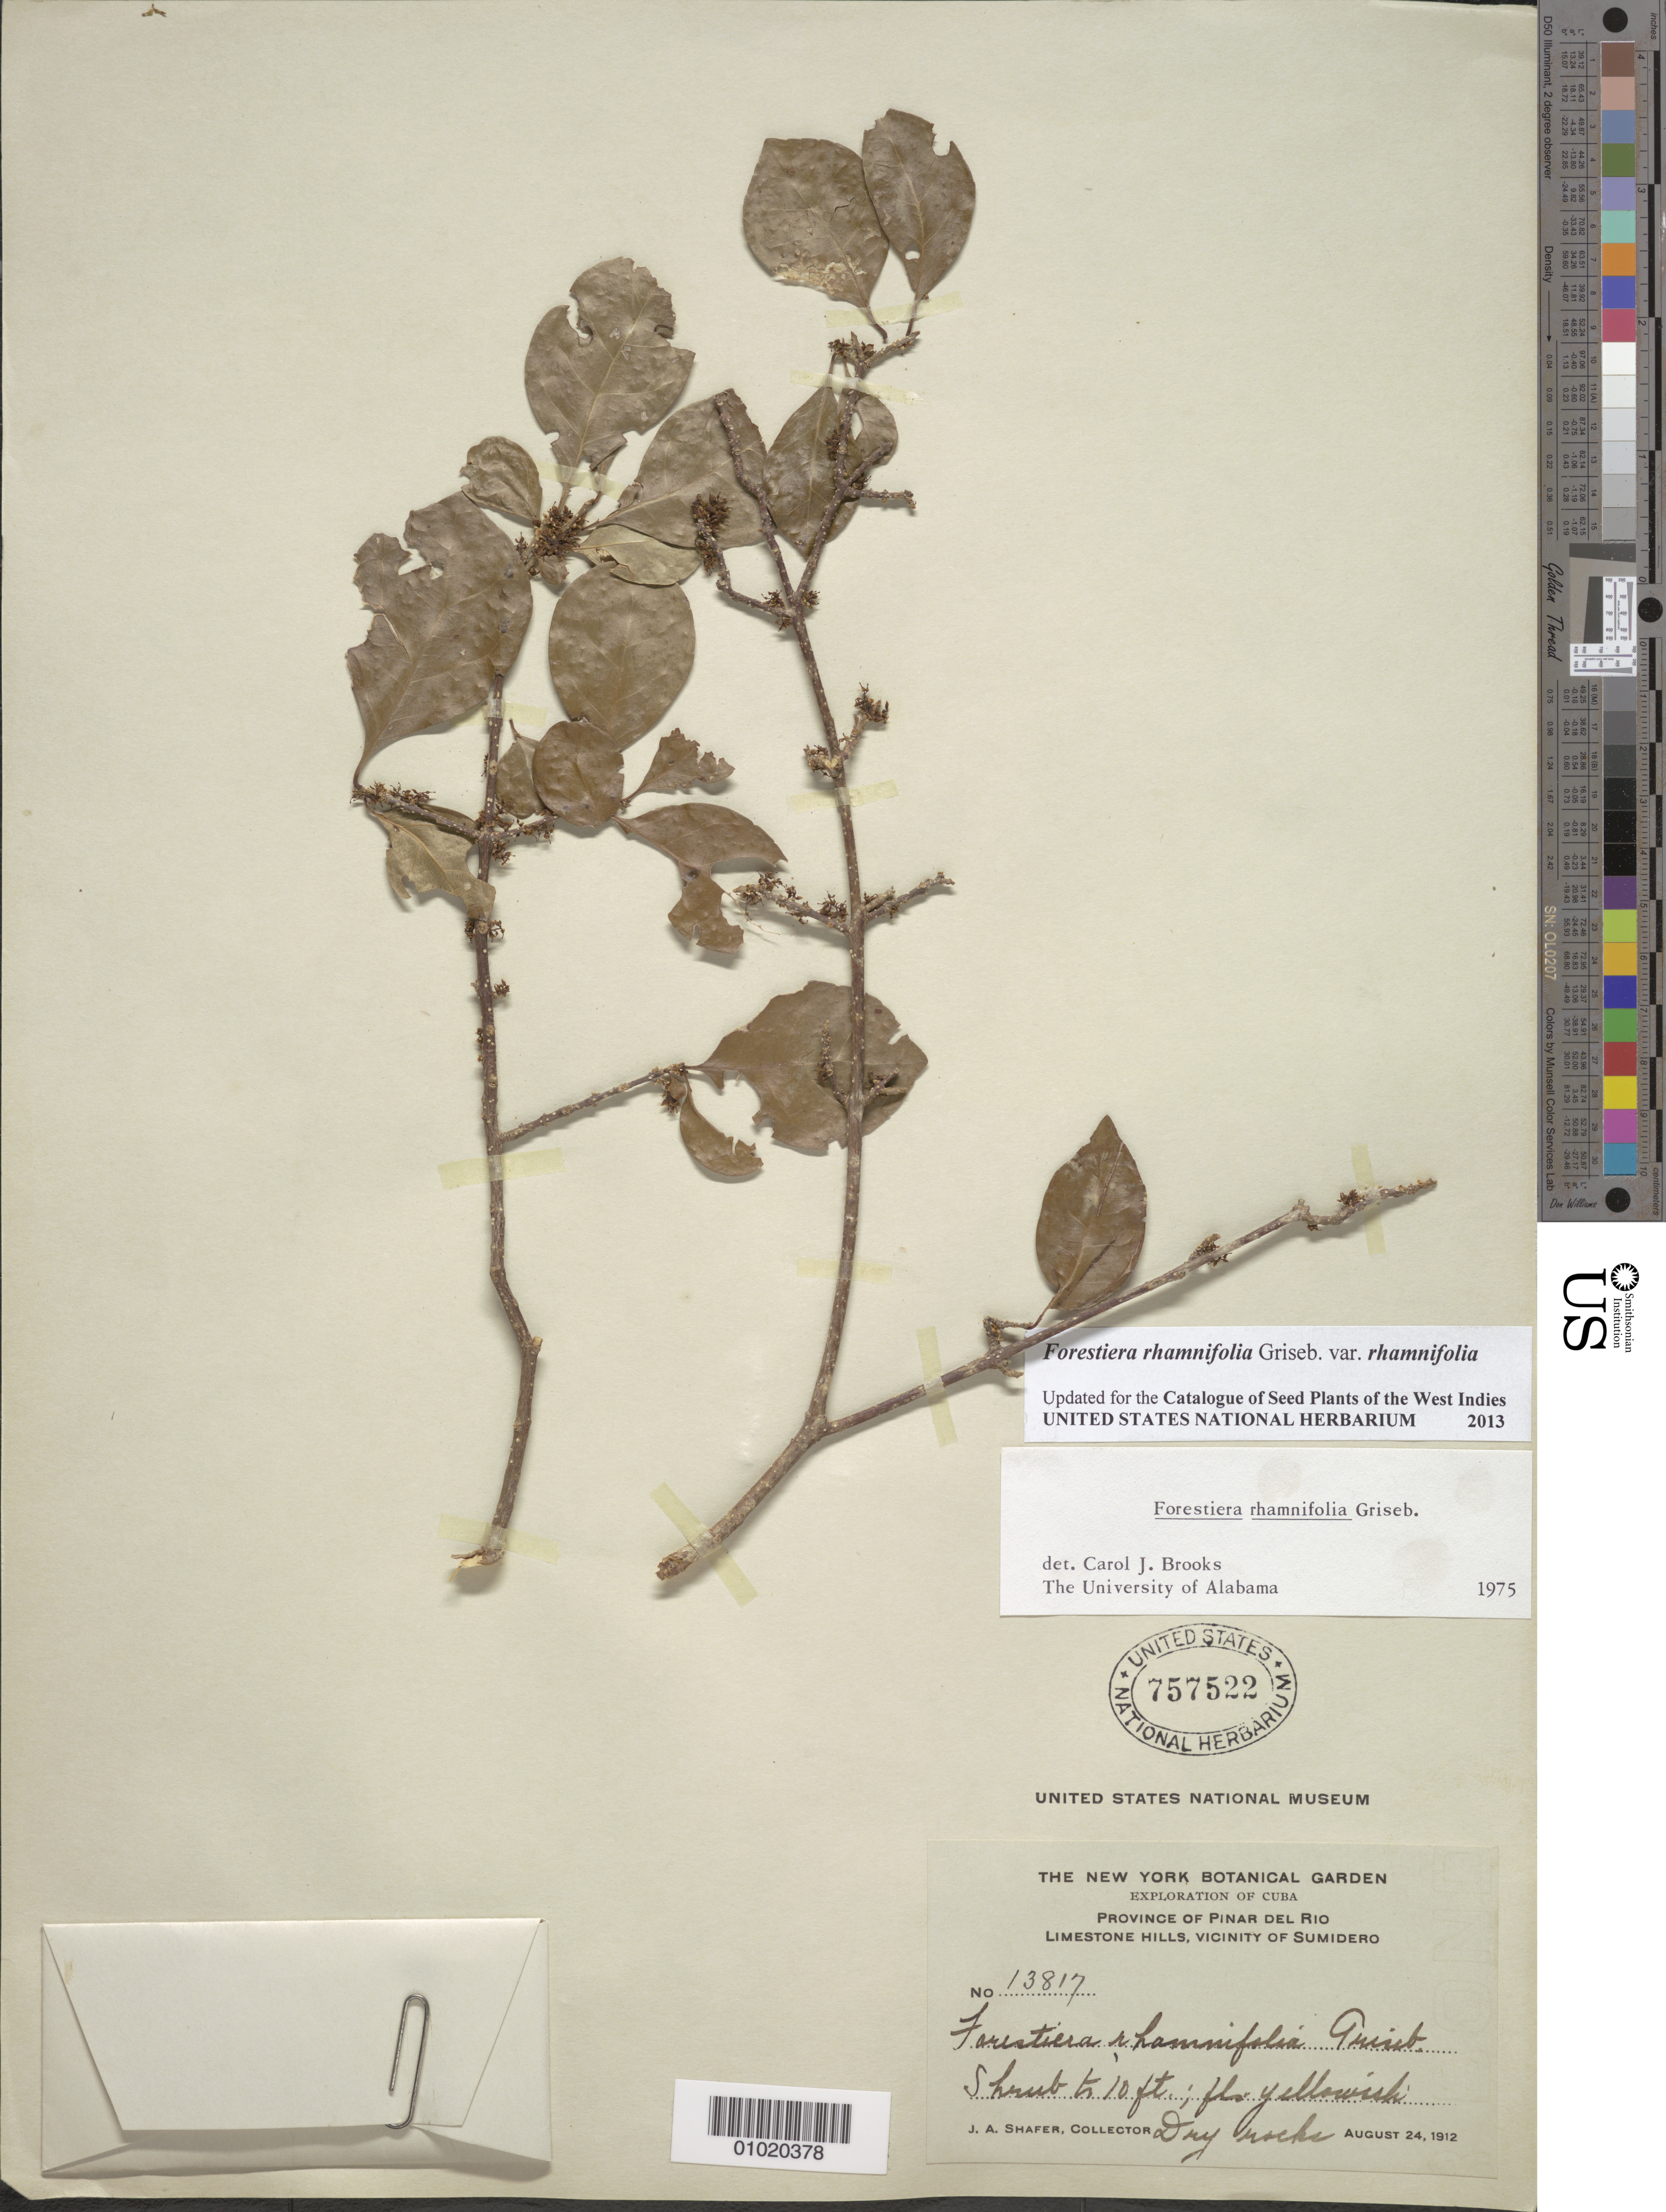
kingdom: Plantae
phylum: Tracheophyta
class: Magnoliopsida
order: Lamiales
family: Oleaceae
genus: Forestiera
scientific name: Forestiera rhamnifolia var. rhamnifolia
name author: Griseb.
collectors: J. A. Shafer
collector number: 13817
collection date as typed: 24 Aug 1912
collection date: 1912-08-24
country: Cuba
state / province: Pinar del Rio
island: Cuba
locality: Limestone hills, vicinity of Sumidero Dry rocks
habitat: Dry rocks.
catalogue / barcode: US 757522